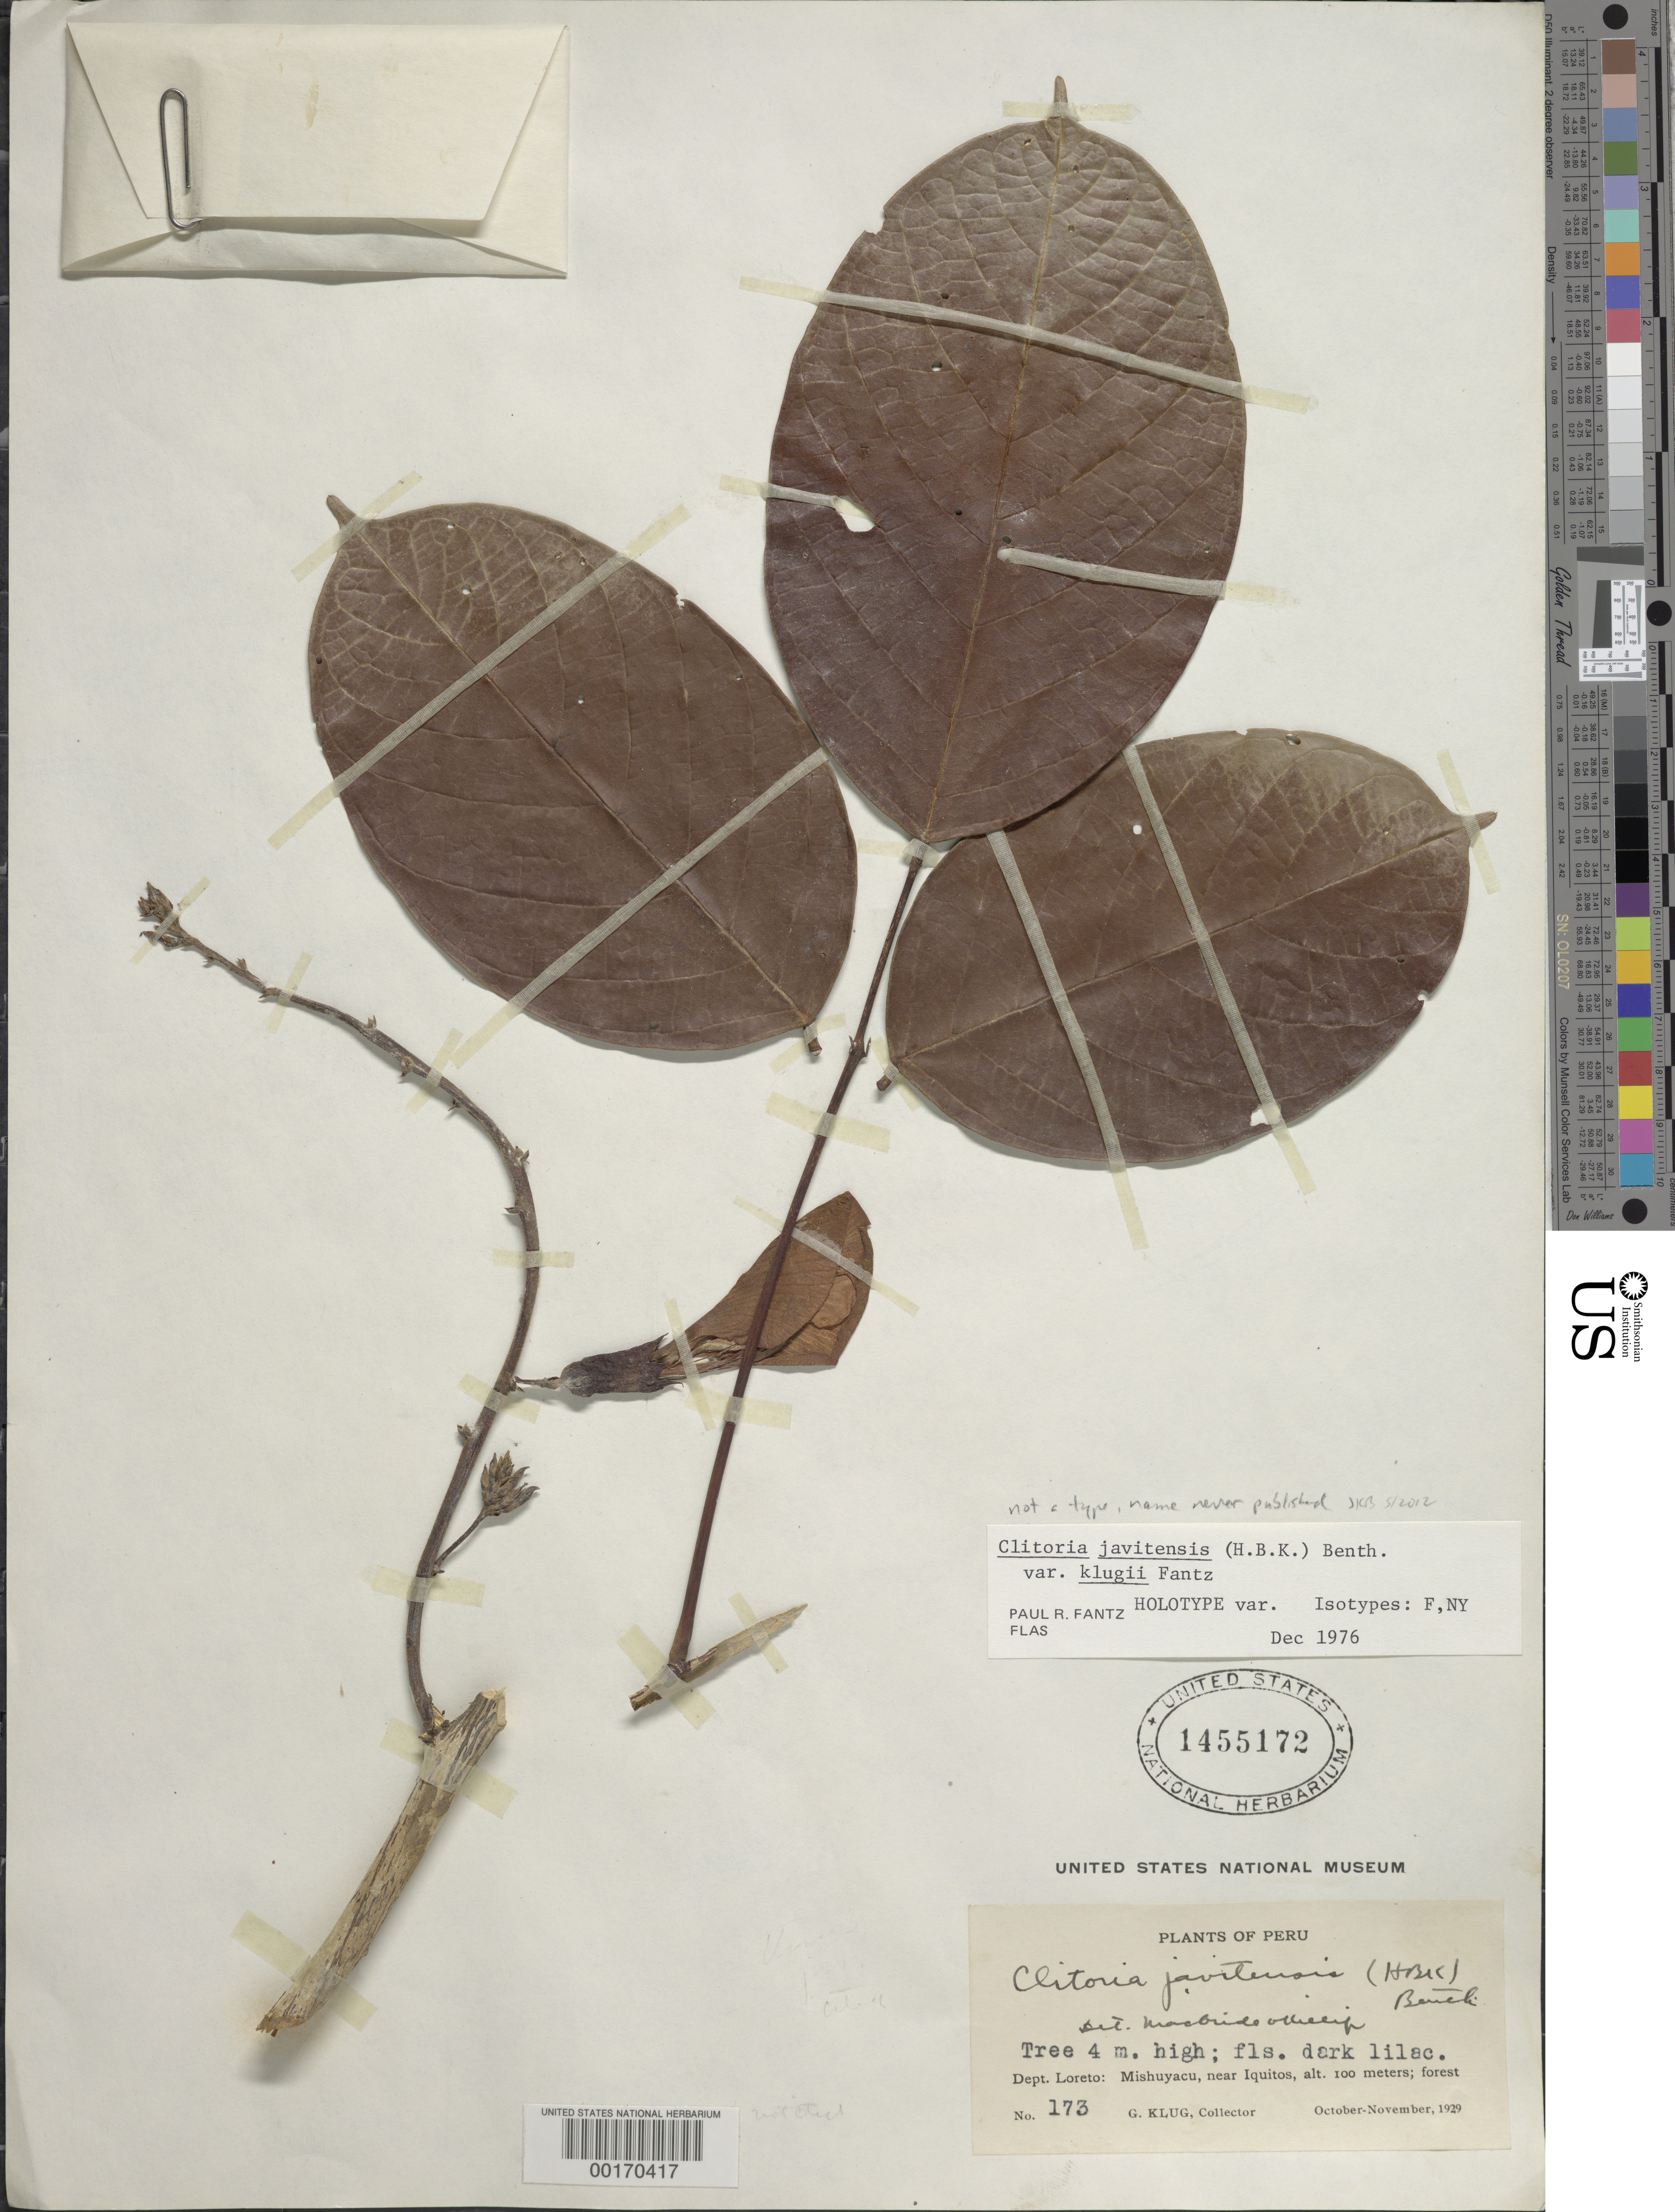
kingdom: Plantae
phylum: Tracheophyta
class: Magnoliopsida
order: Fabales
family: Fabaceae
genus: Clitoria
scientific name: Clitoria javitensis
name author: (Kunth) Benth.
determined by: Fantz, P. R., (FLAS), University of Florida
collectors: G. Klug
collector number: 173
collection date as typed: Oct 1929 to -- Nov 1929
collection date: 1929-10/1929-11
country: Peru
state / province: Loreto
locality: Mishuyacu, near Iquitos.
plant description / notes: Annotated by P.R. Fantz (1976) as holotype of Clitoria javitensis var. klugii Fantz; ined. name, never published. Removed from Type Register and refiled in main herbarium, April 2008.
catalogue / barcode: US 1455172